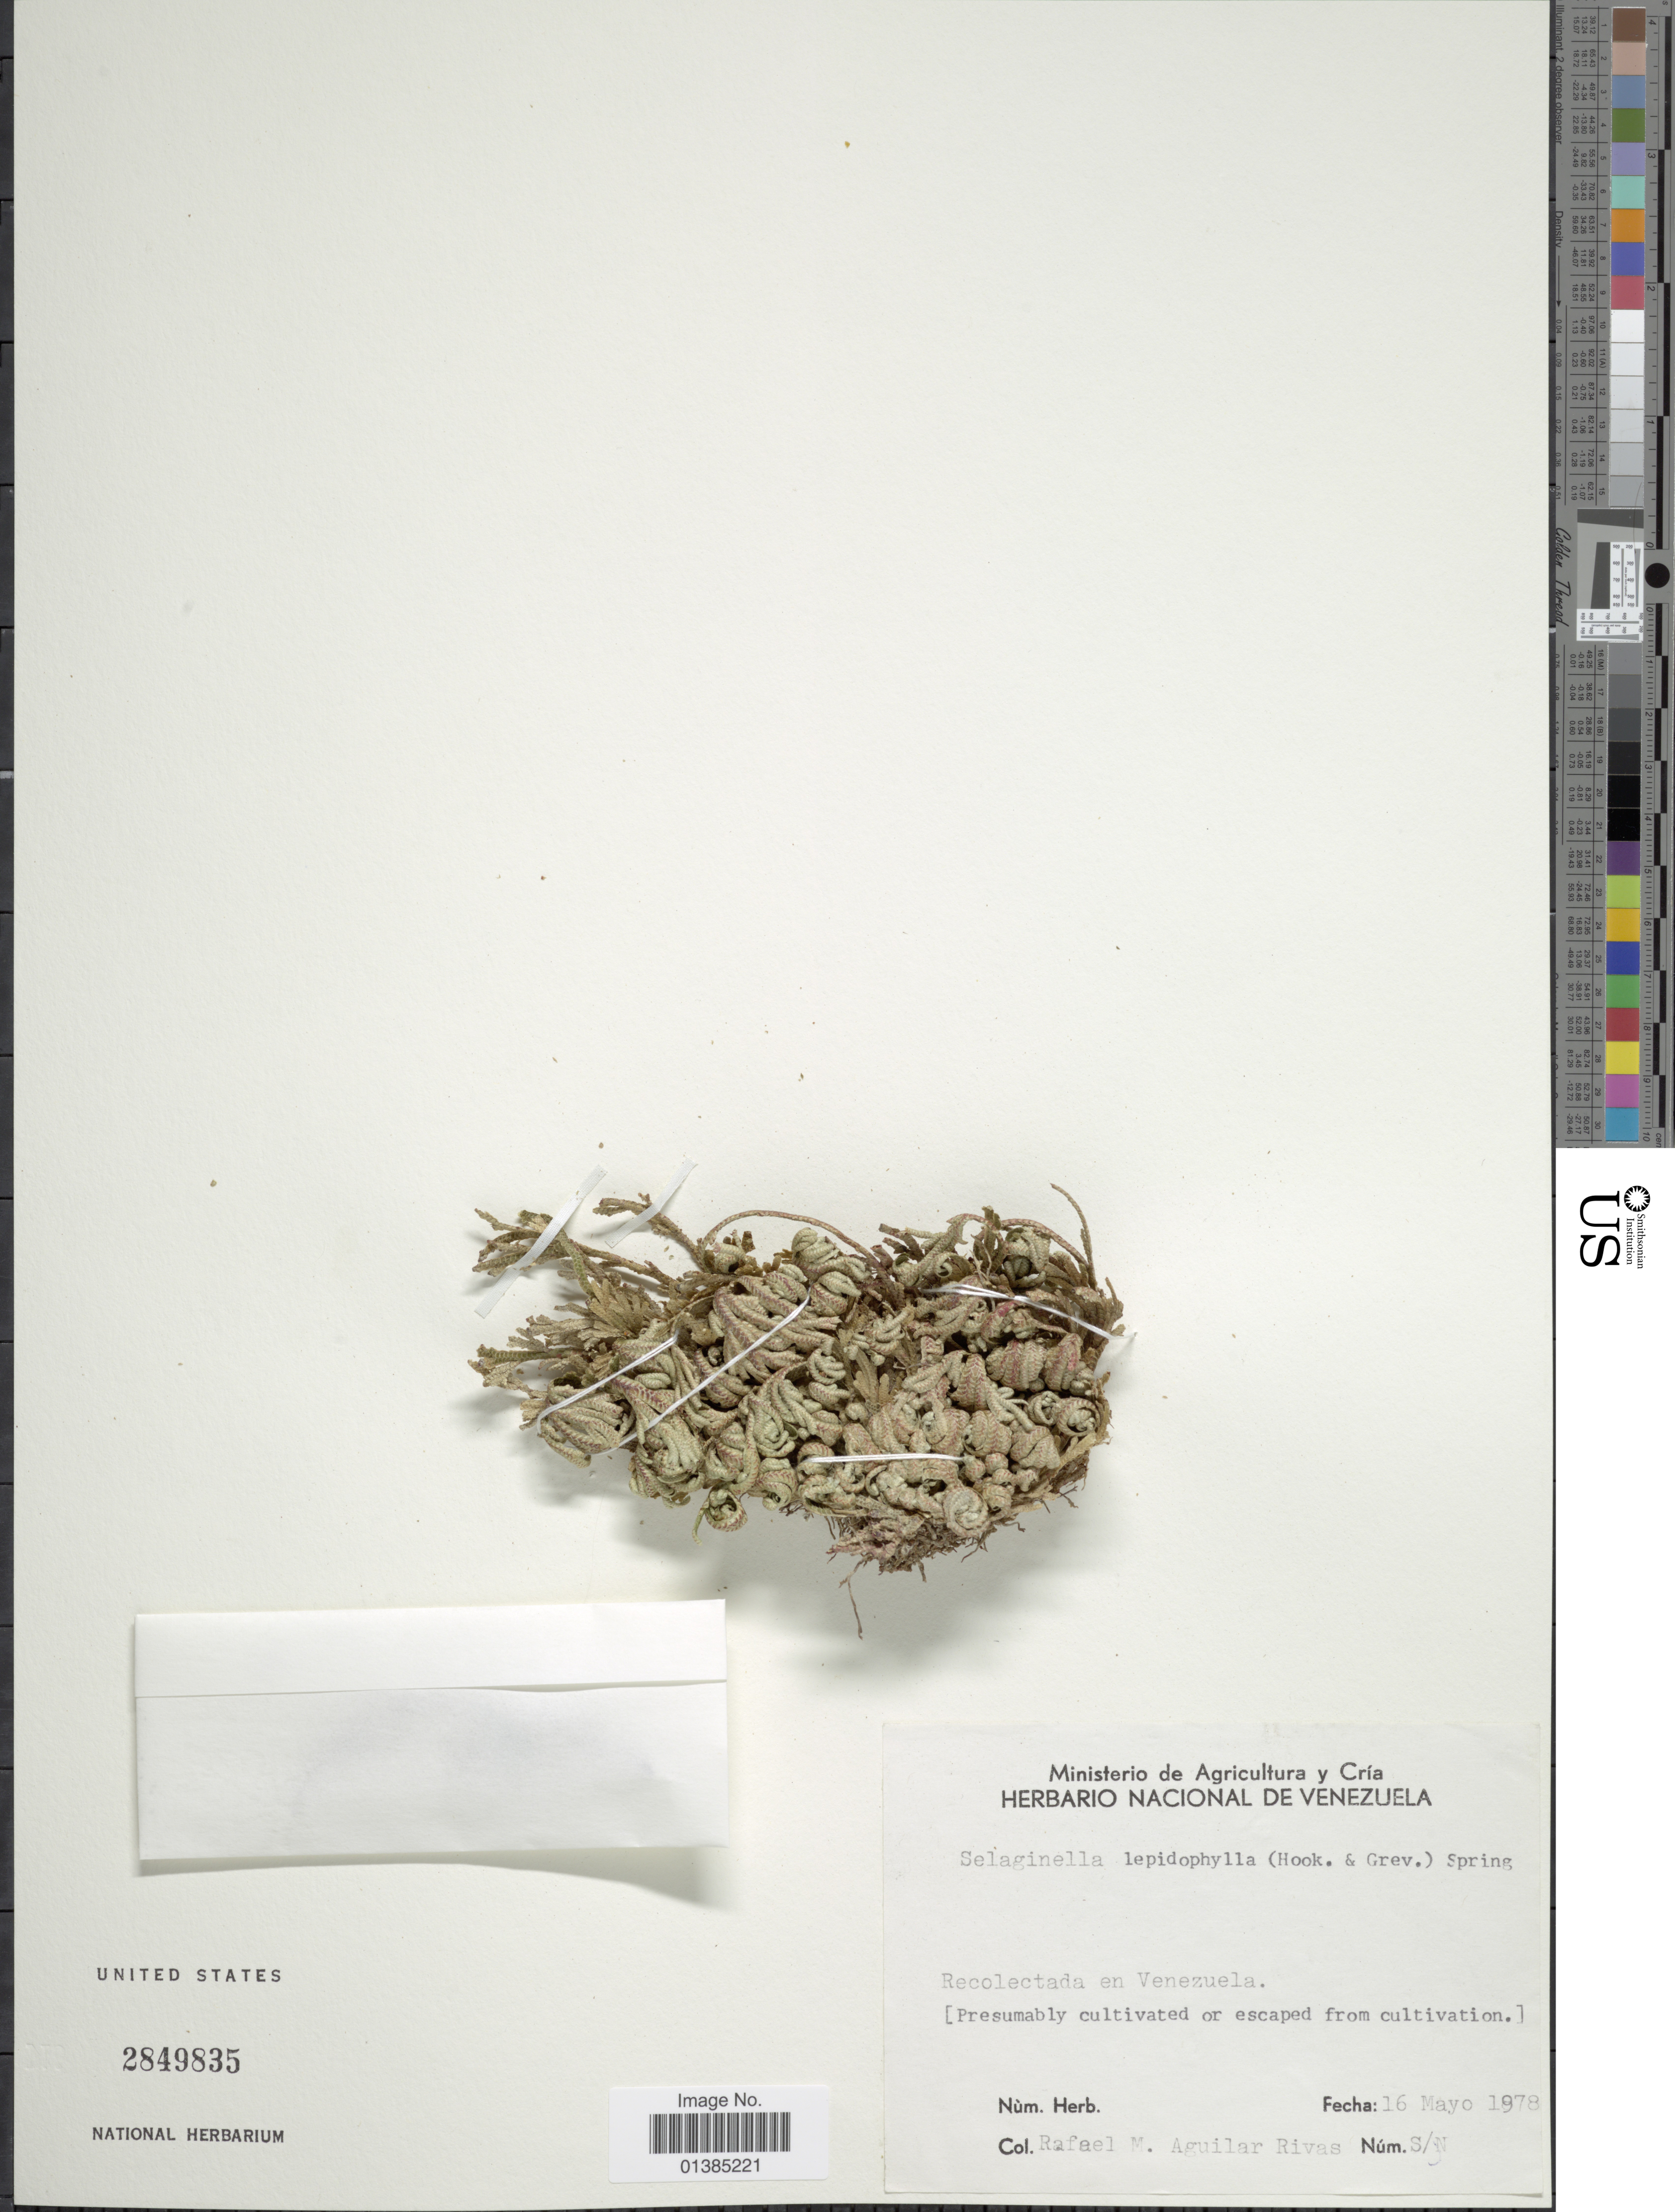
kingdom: Plantae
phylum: Tracheophyta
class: Lycopodiopsida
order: Selaginellales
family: Selaginellaceae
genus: Selaginella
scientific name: Selaginella lepidophylla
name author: (Hook. & Grev.) Spring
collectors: R. Aguilar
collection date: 1978-05-16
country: Venezuela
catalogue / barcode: US 2849835